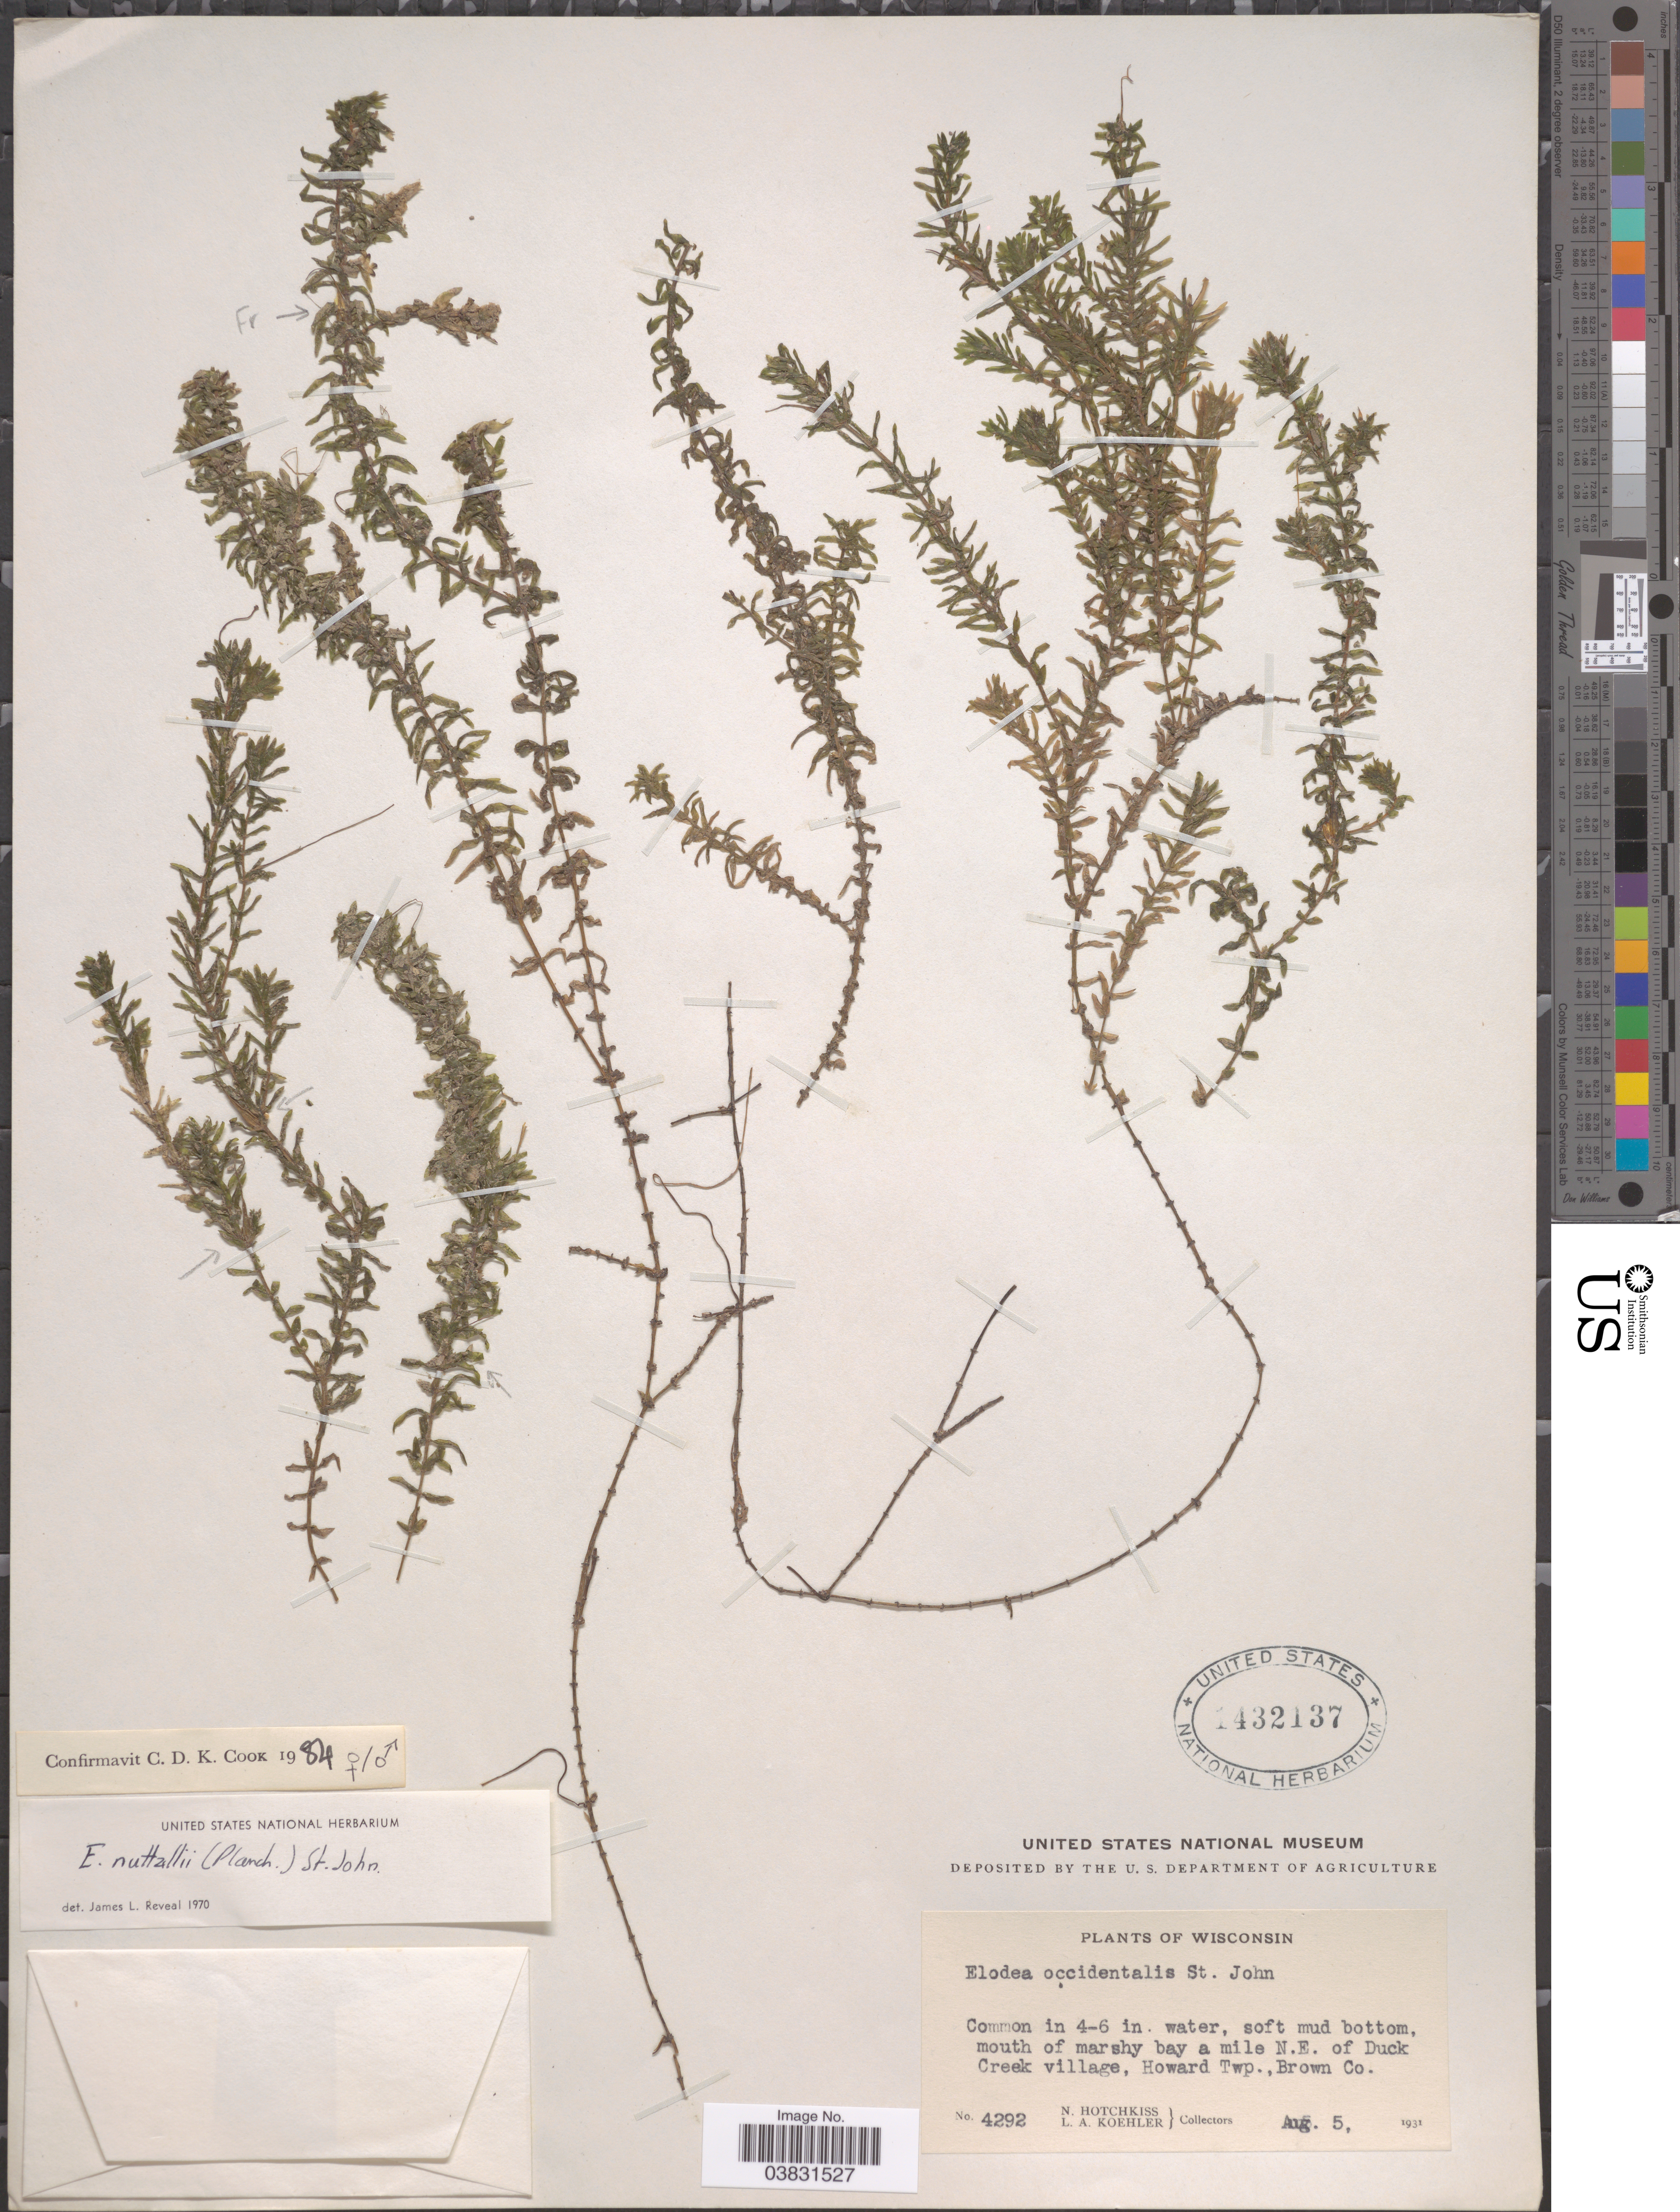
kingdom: Plantae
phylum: Tracheophyta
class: Liliopsida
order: Alismatales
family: Hydrocharitaceae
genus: Elodea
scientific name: Elodea nuttallii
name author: (Planch.) H. St. John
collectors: L. Koehler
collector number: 4292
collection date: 1931-08-05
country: United States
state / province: Wisconsin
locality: Mouth of marshy bay amile N.E. of Duck Creek village, Howard Twp., Brown co.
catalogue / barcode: US 1432137